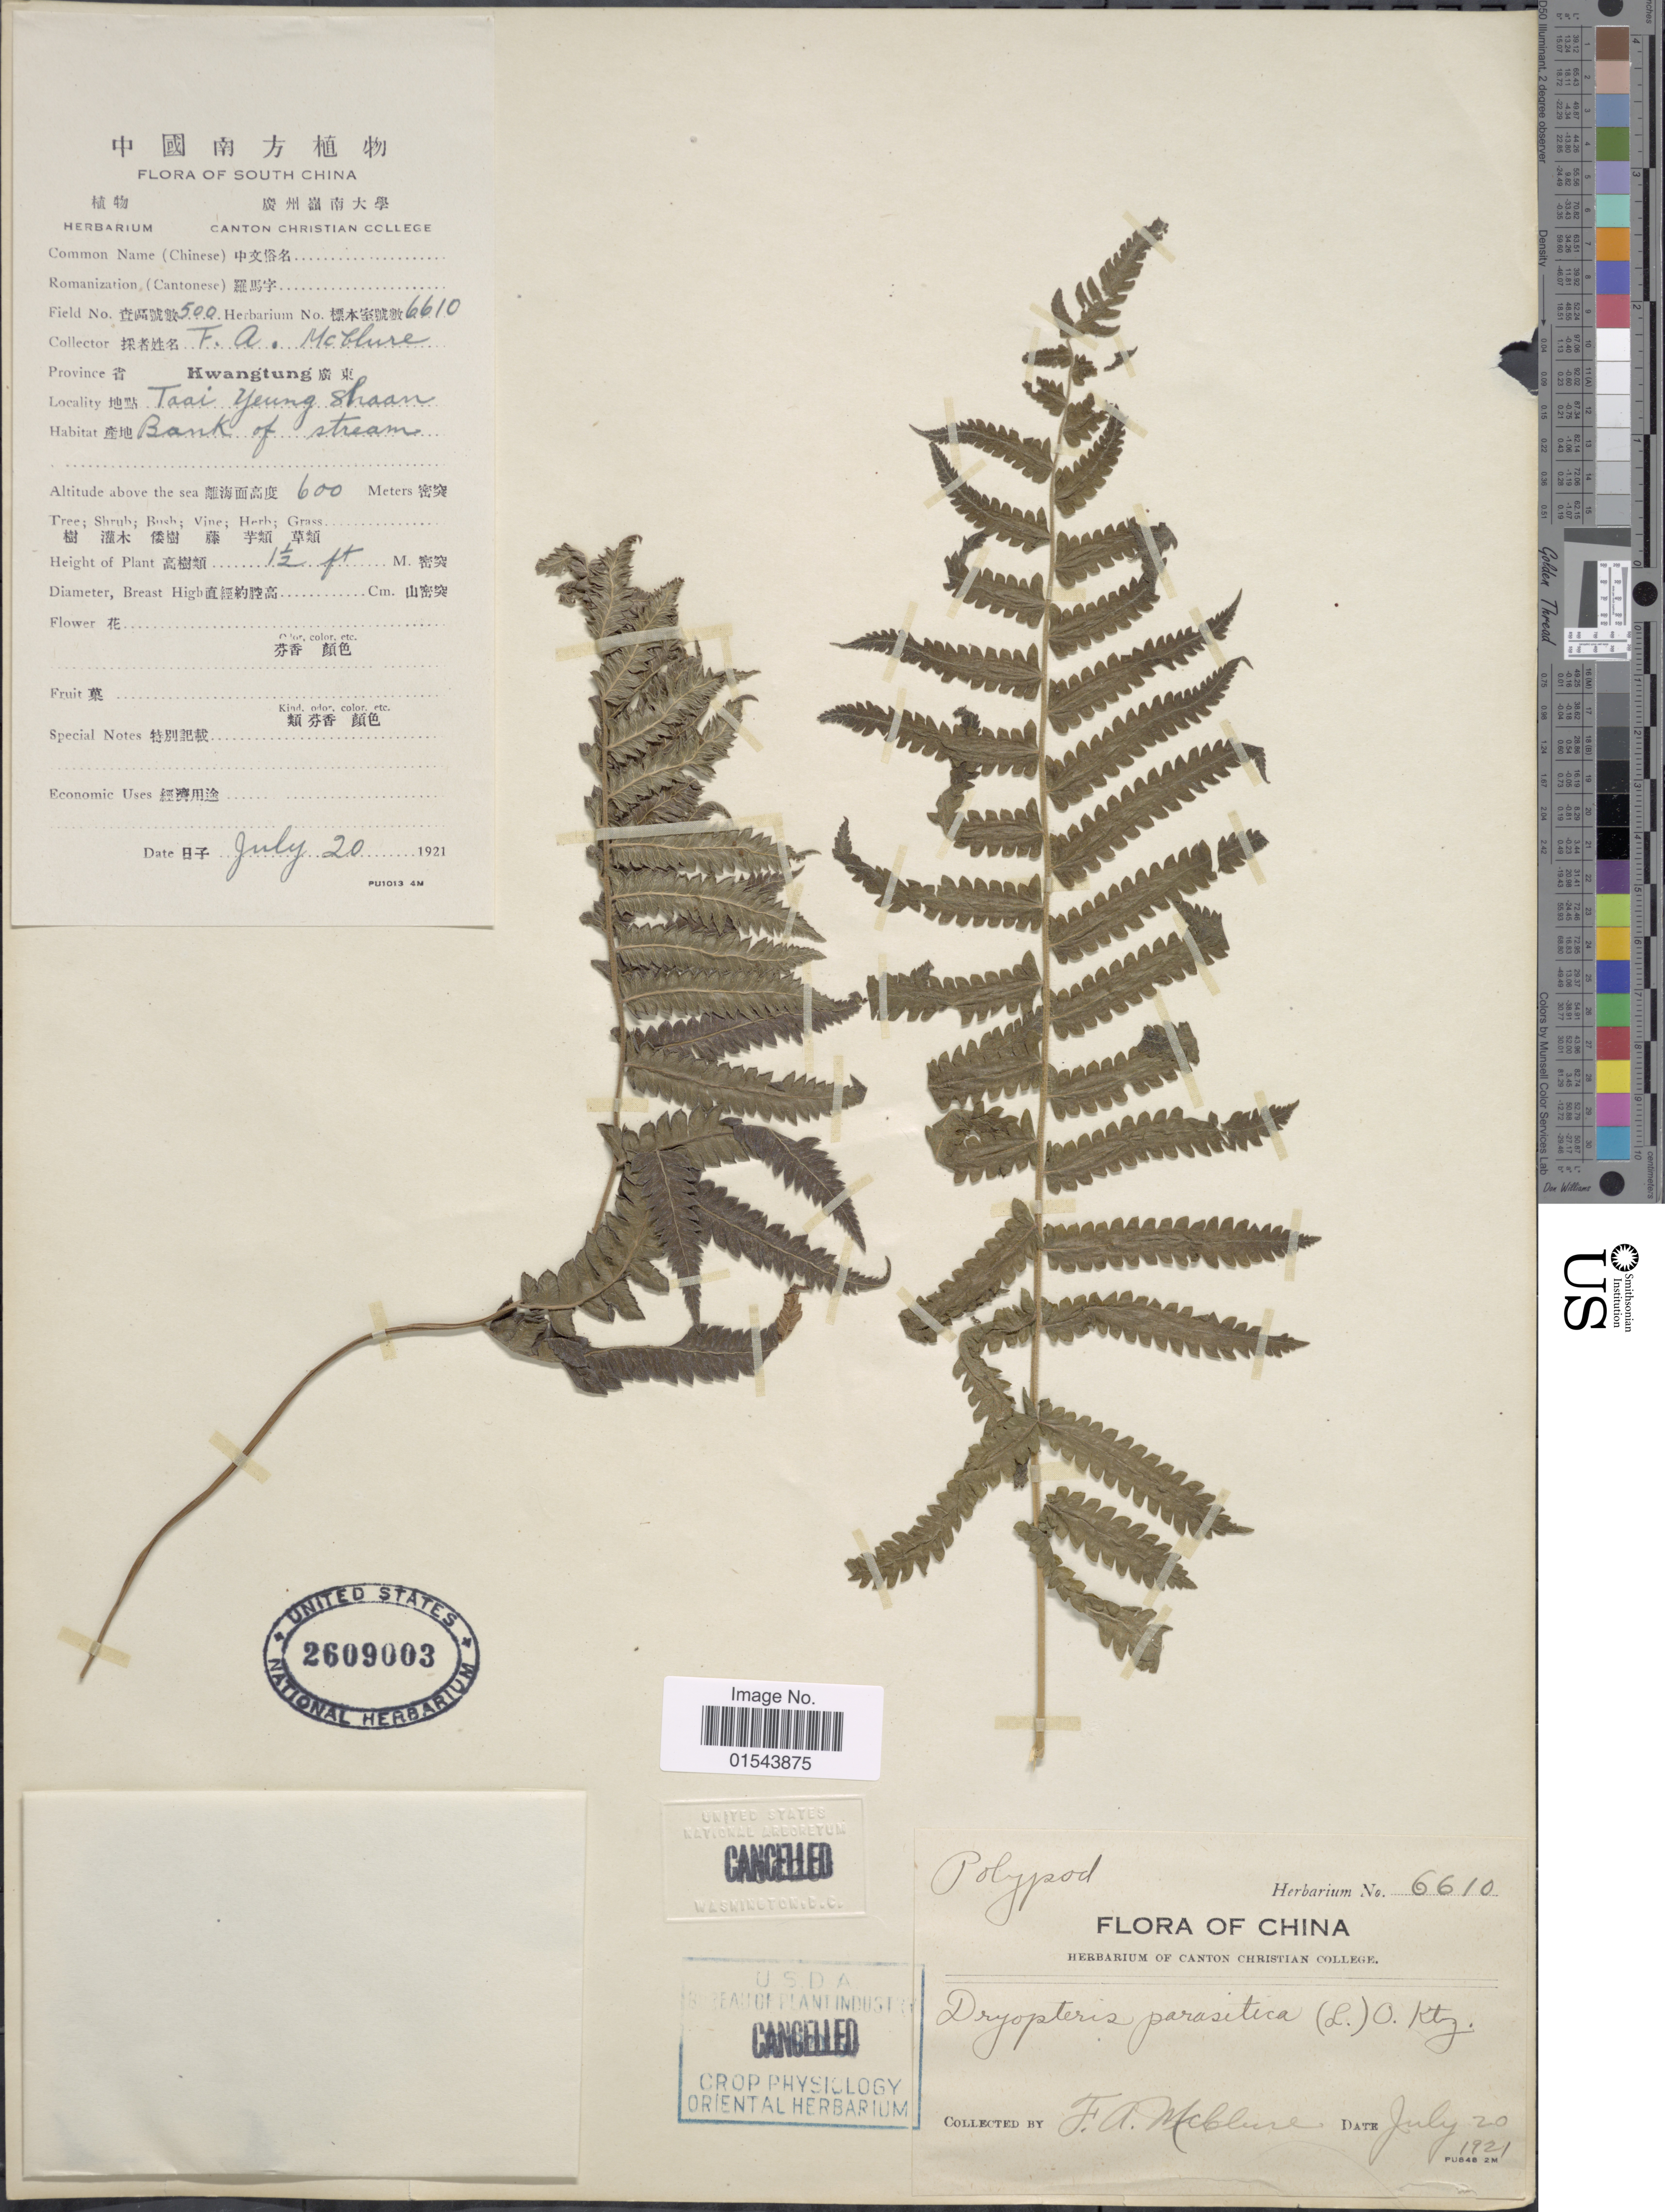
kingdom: Plantae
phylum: Tracheophyta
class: Polypodiopsida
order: Polypodiales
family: Thelypteridaceae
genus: Christella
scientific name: Christella parasitica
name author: (L.) H. Lév.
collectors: F. A. McClure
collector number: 6610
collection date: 1921-07-20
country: China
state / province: Guangdong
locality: South China. Taai Yeung Shaan, bank of Stream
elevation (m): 600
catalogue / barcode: US 2609003